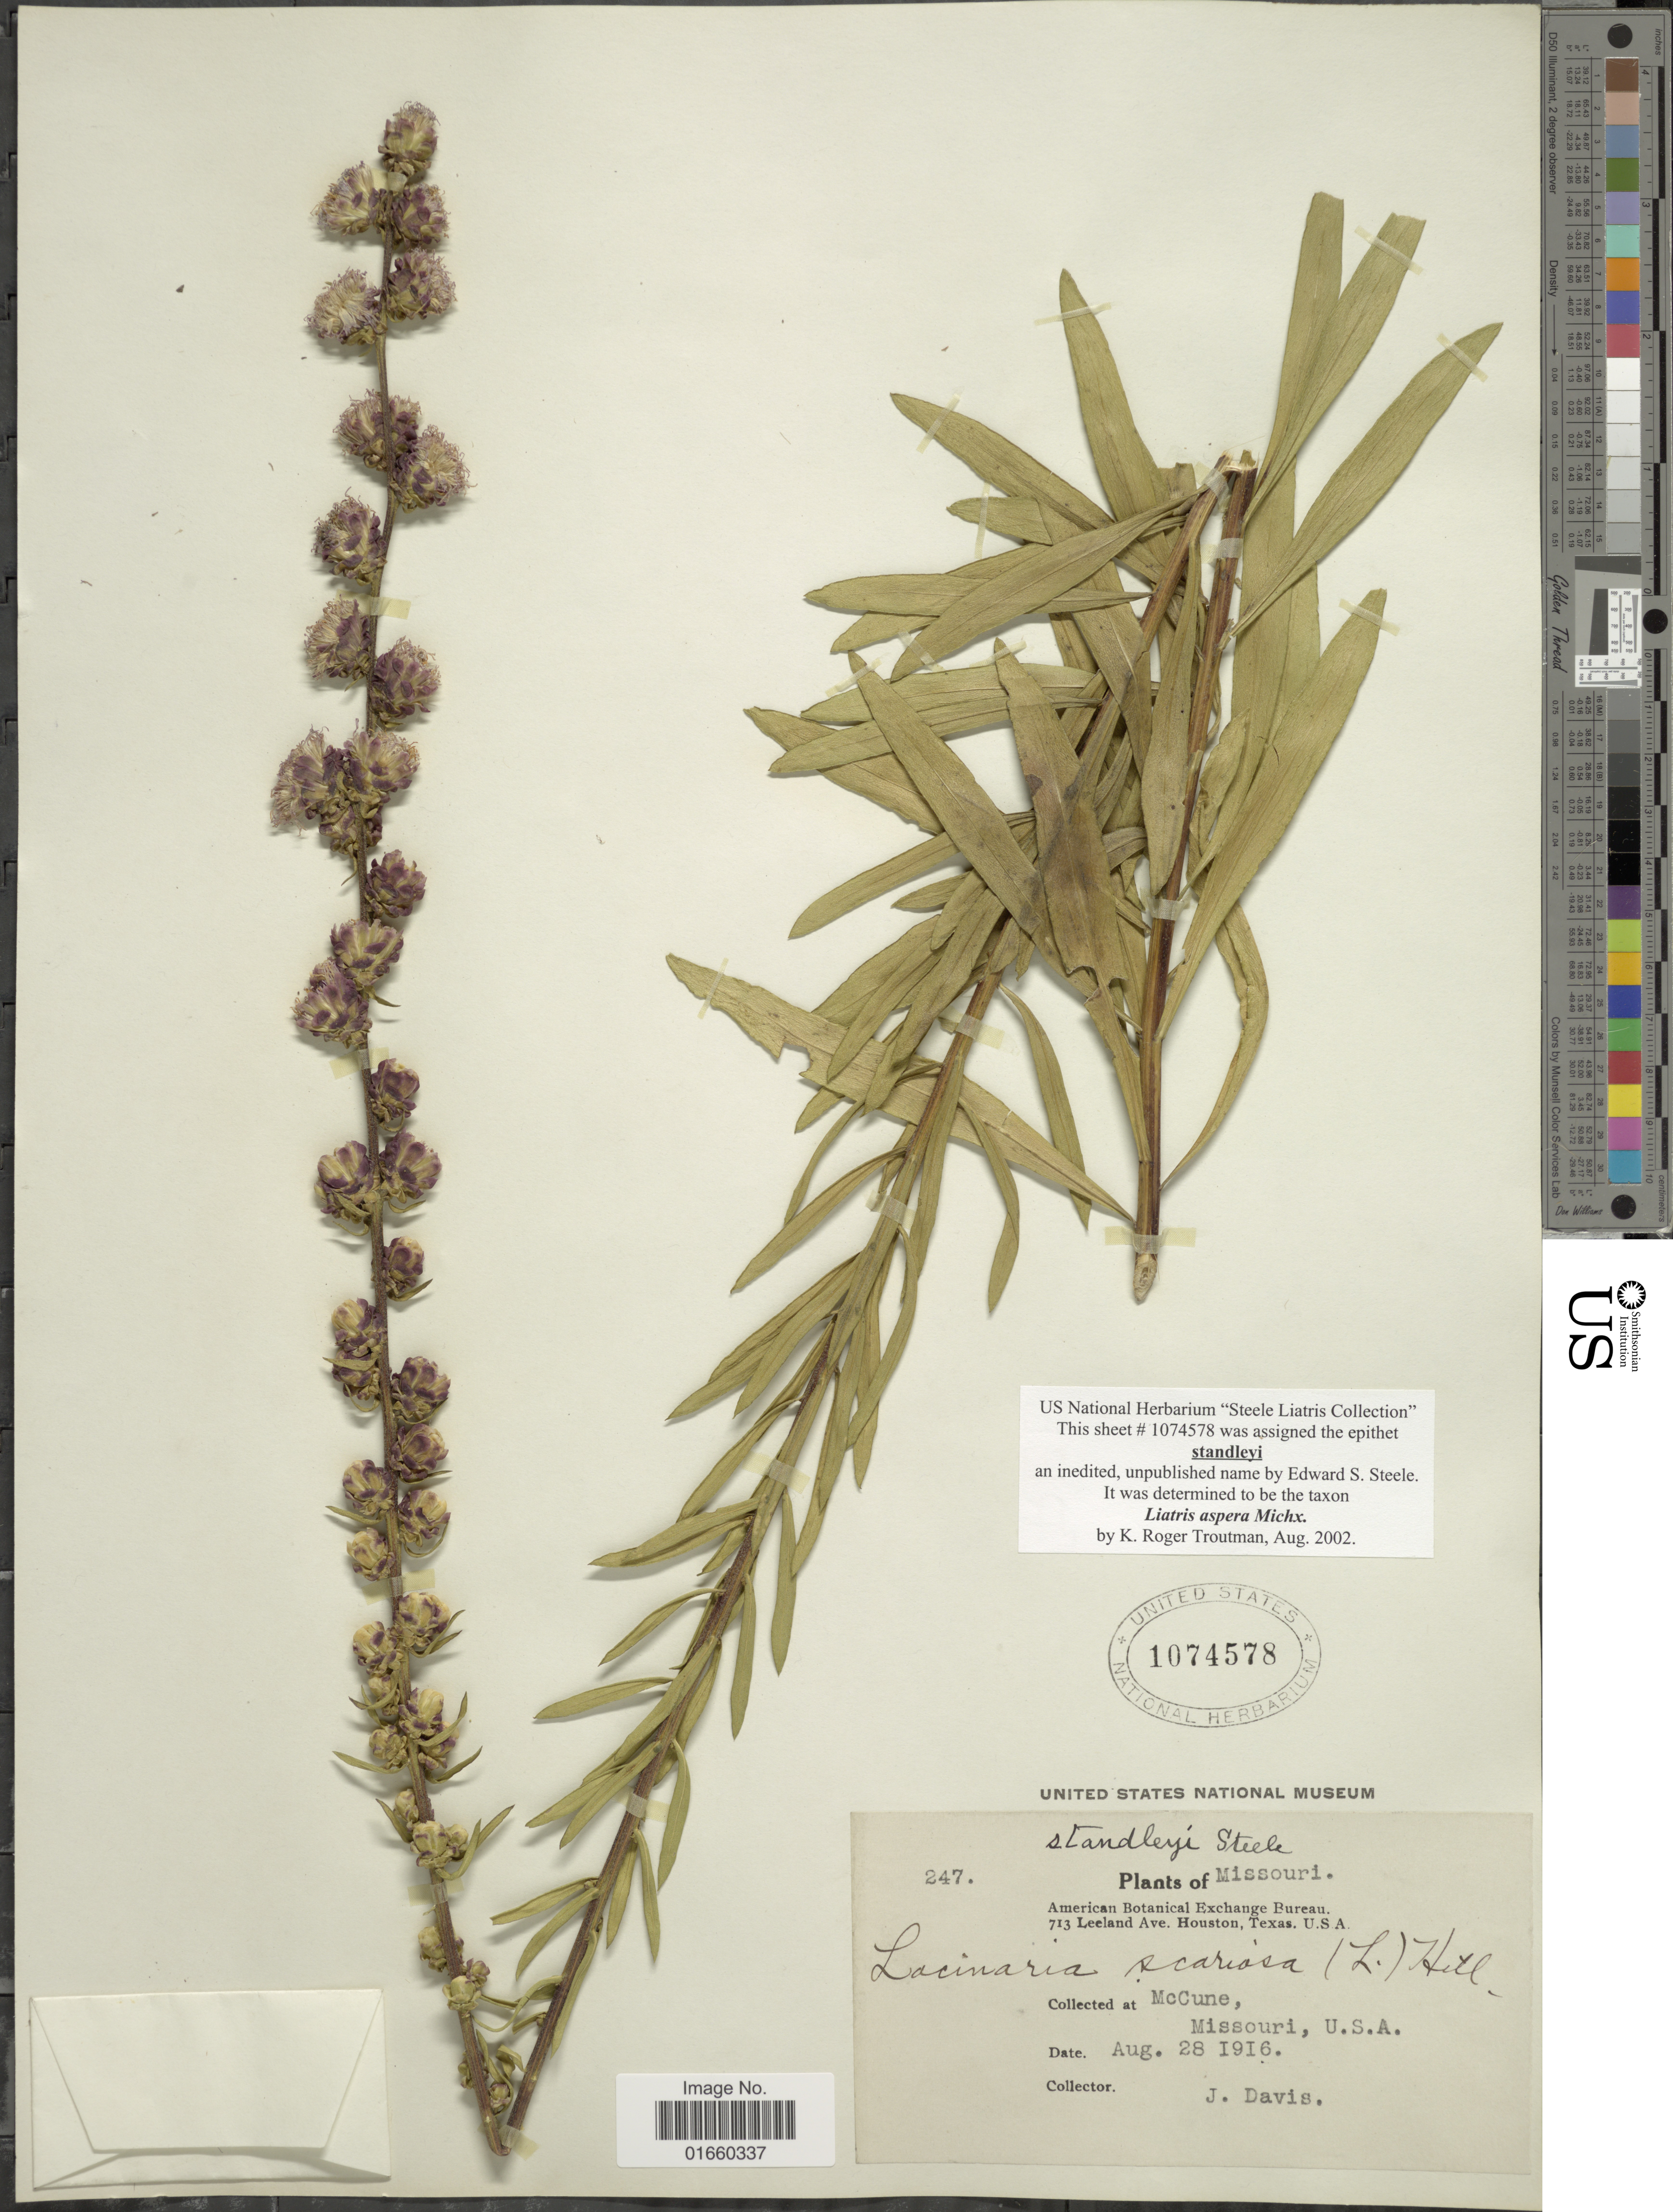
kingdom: Plantae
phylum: Tracheophyta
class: Magnoliopsida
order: Asterales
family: Asteraceae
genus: Liatris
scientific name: Liatris aspera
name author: Michx.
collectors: J. Davis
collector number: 247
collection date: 1916-08-28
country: United States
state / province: Missouri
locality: McCune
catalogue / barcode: US 1074578